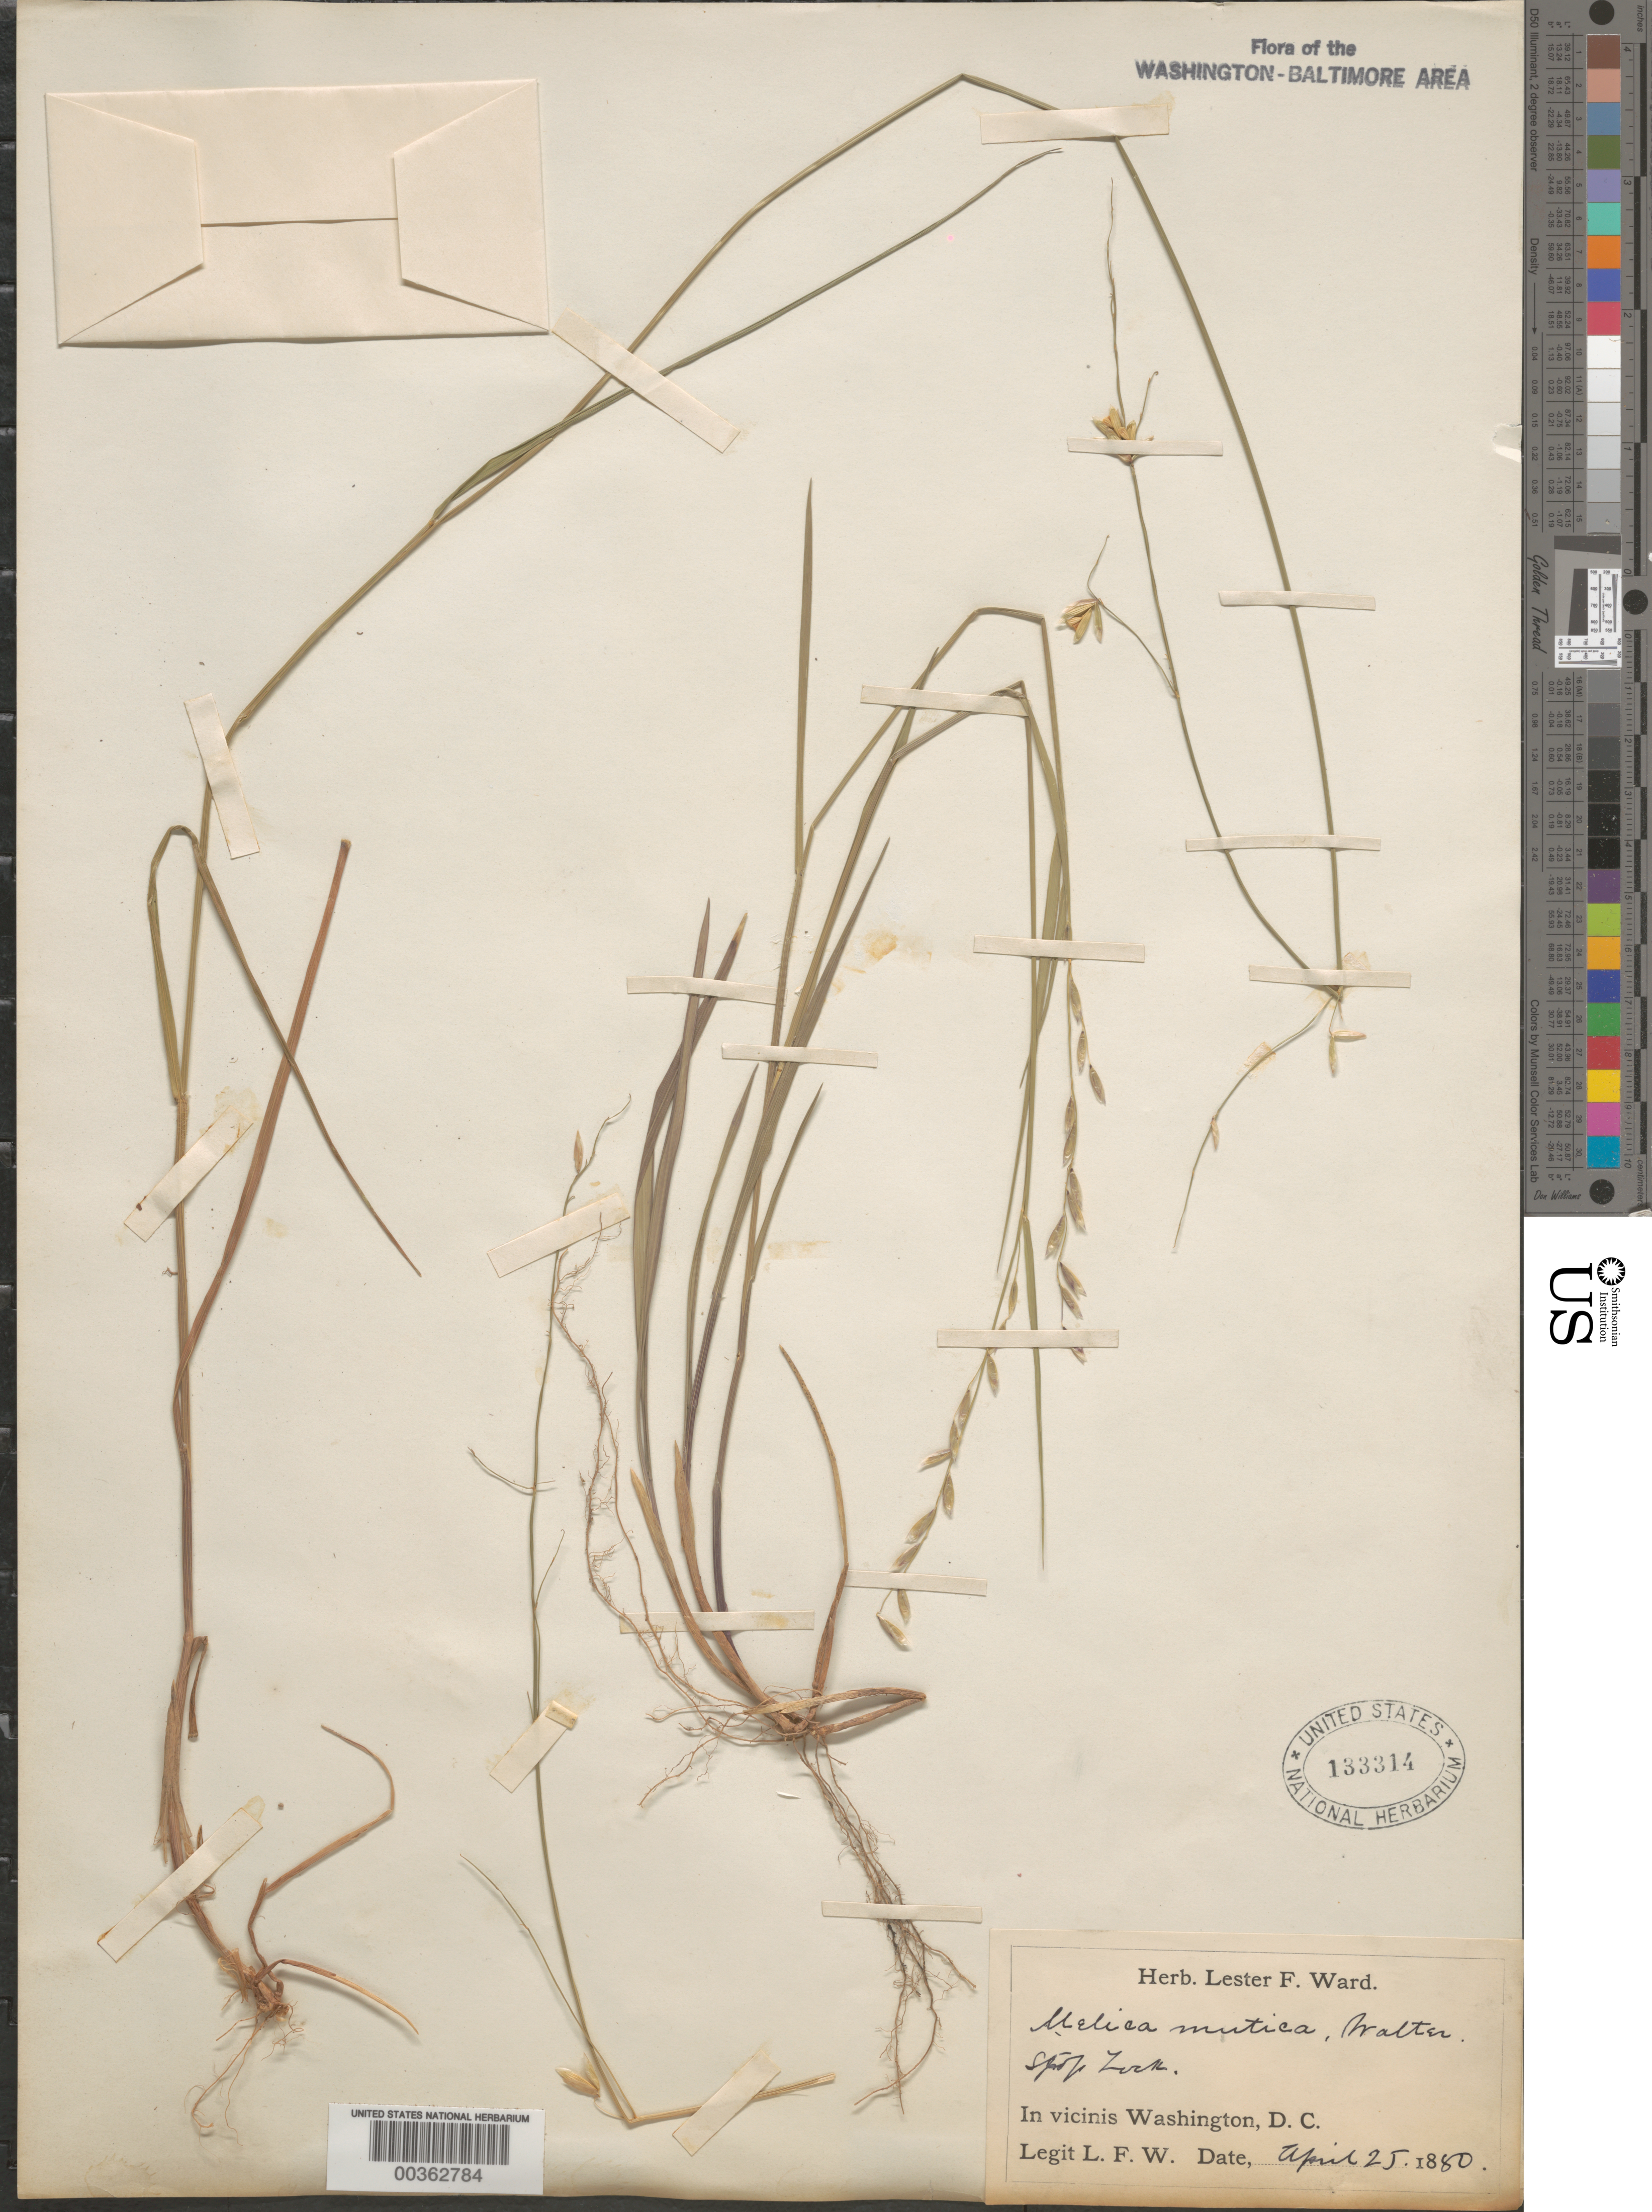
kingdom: Plantae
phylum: Tracheophyta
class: Liliopsida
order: Poales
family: Poaceae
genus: Melica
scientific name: Melica mutica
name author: Walter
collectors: L. F. Ward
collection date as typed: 25 Apr 1880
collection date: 1880-04-25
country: United States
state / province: District of Columbia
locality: Washington DC area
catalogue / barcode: US 133314